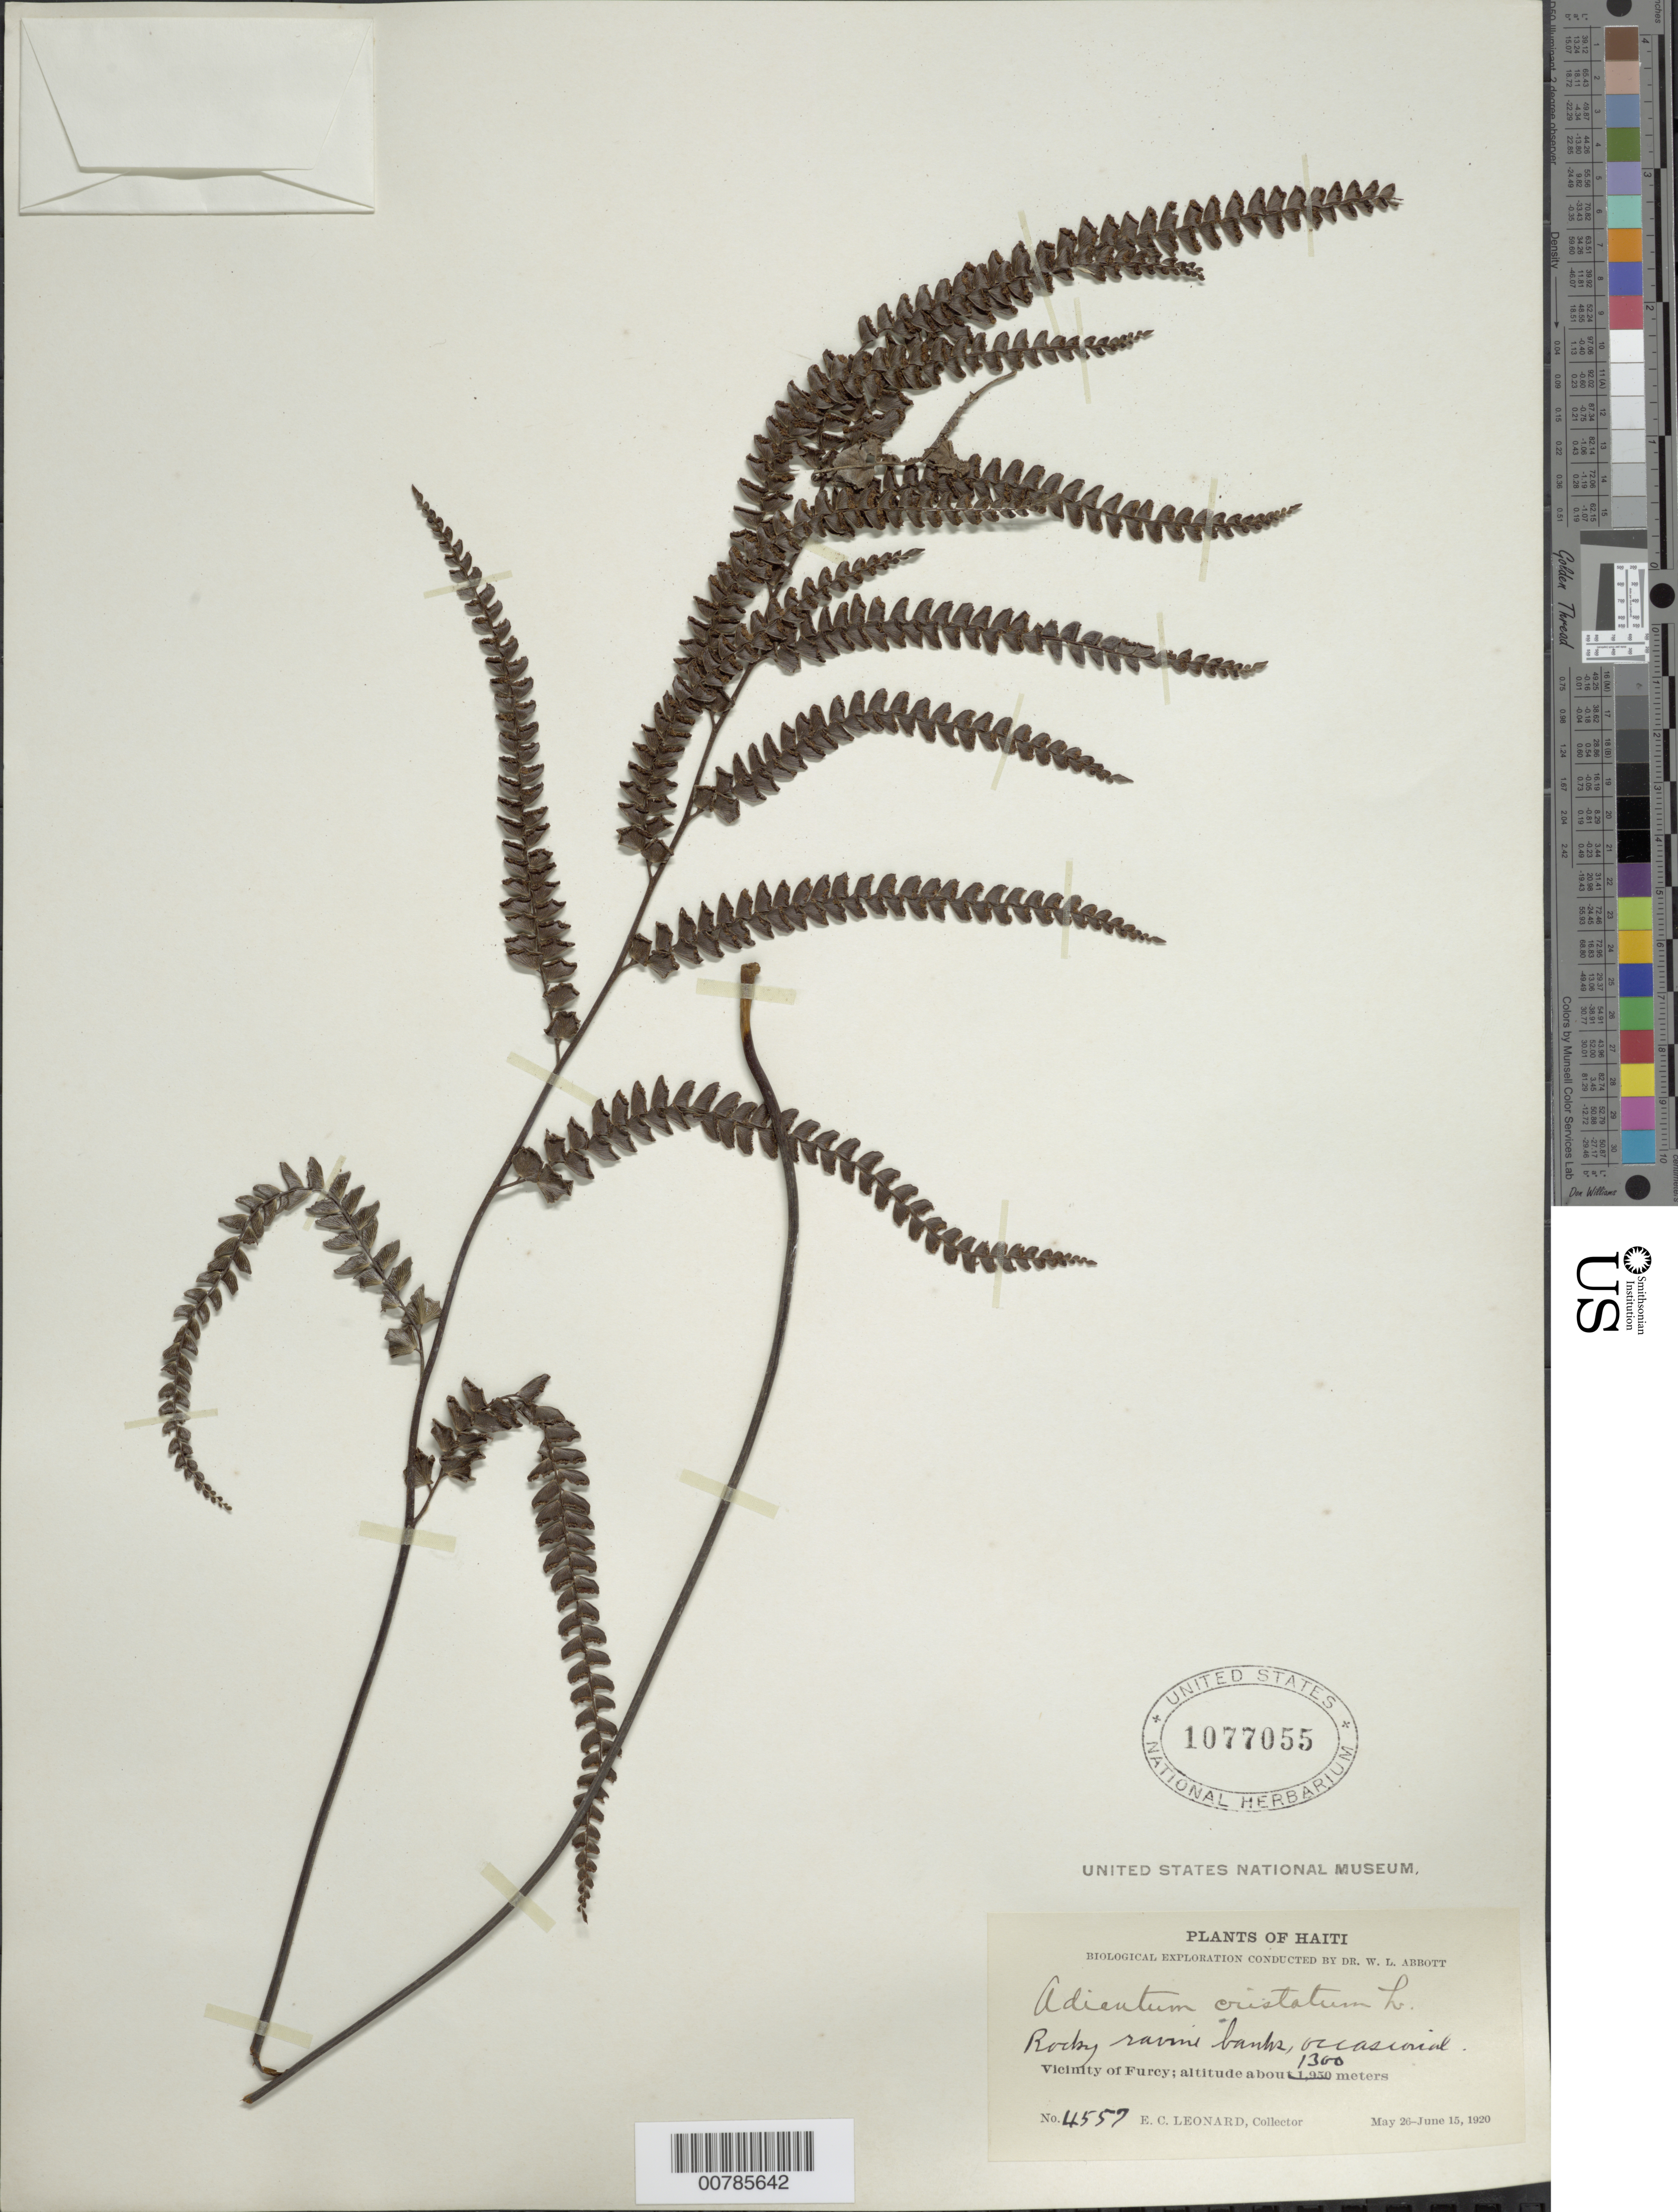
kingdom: Plantae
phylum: Tracheophyta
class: Polypodiopsida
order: Polypodiales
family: Pteridaceae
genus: Adiantum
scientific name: Adiantum pyramidale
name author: (L.) Willd.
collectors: E. C. Leonard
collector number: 4557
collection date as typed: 26 May 1920 15 Jun 1920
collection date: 1920-05-26/1920-06-15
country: Haiti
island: Hispaniola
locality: Furcy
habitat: Rocky ravine banks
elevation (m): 1300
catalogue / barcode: US 1077055